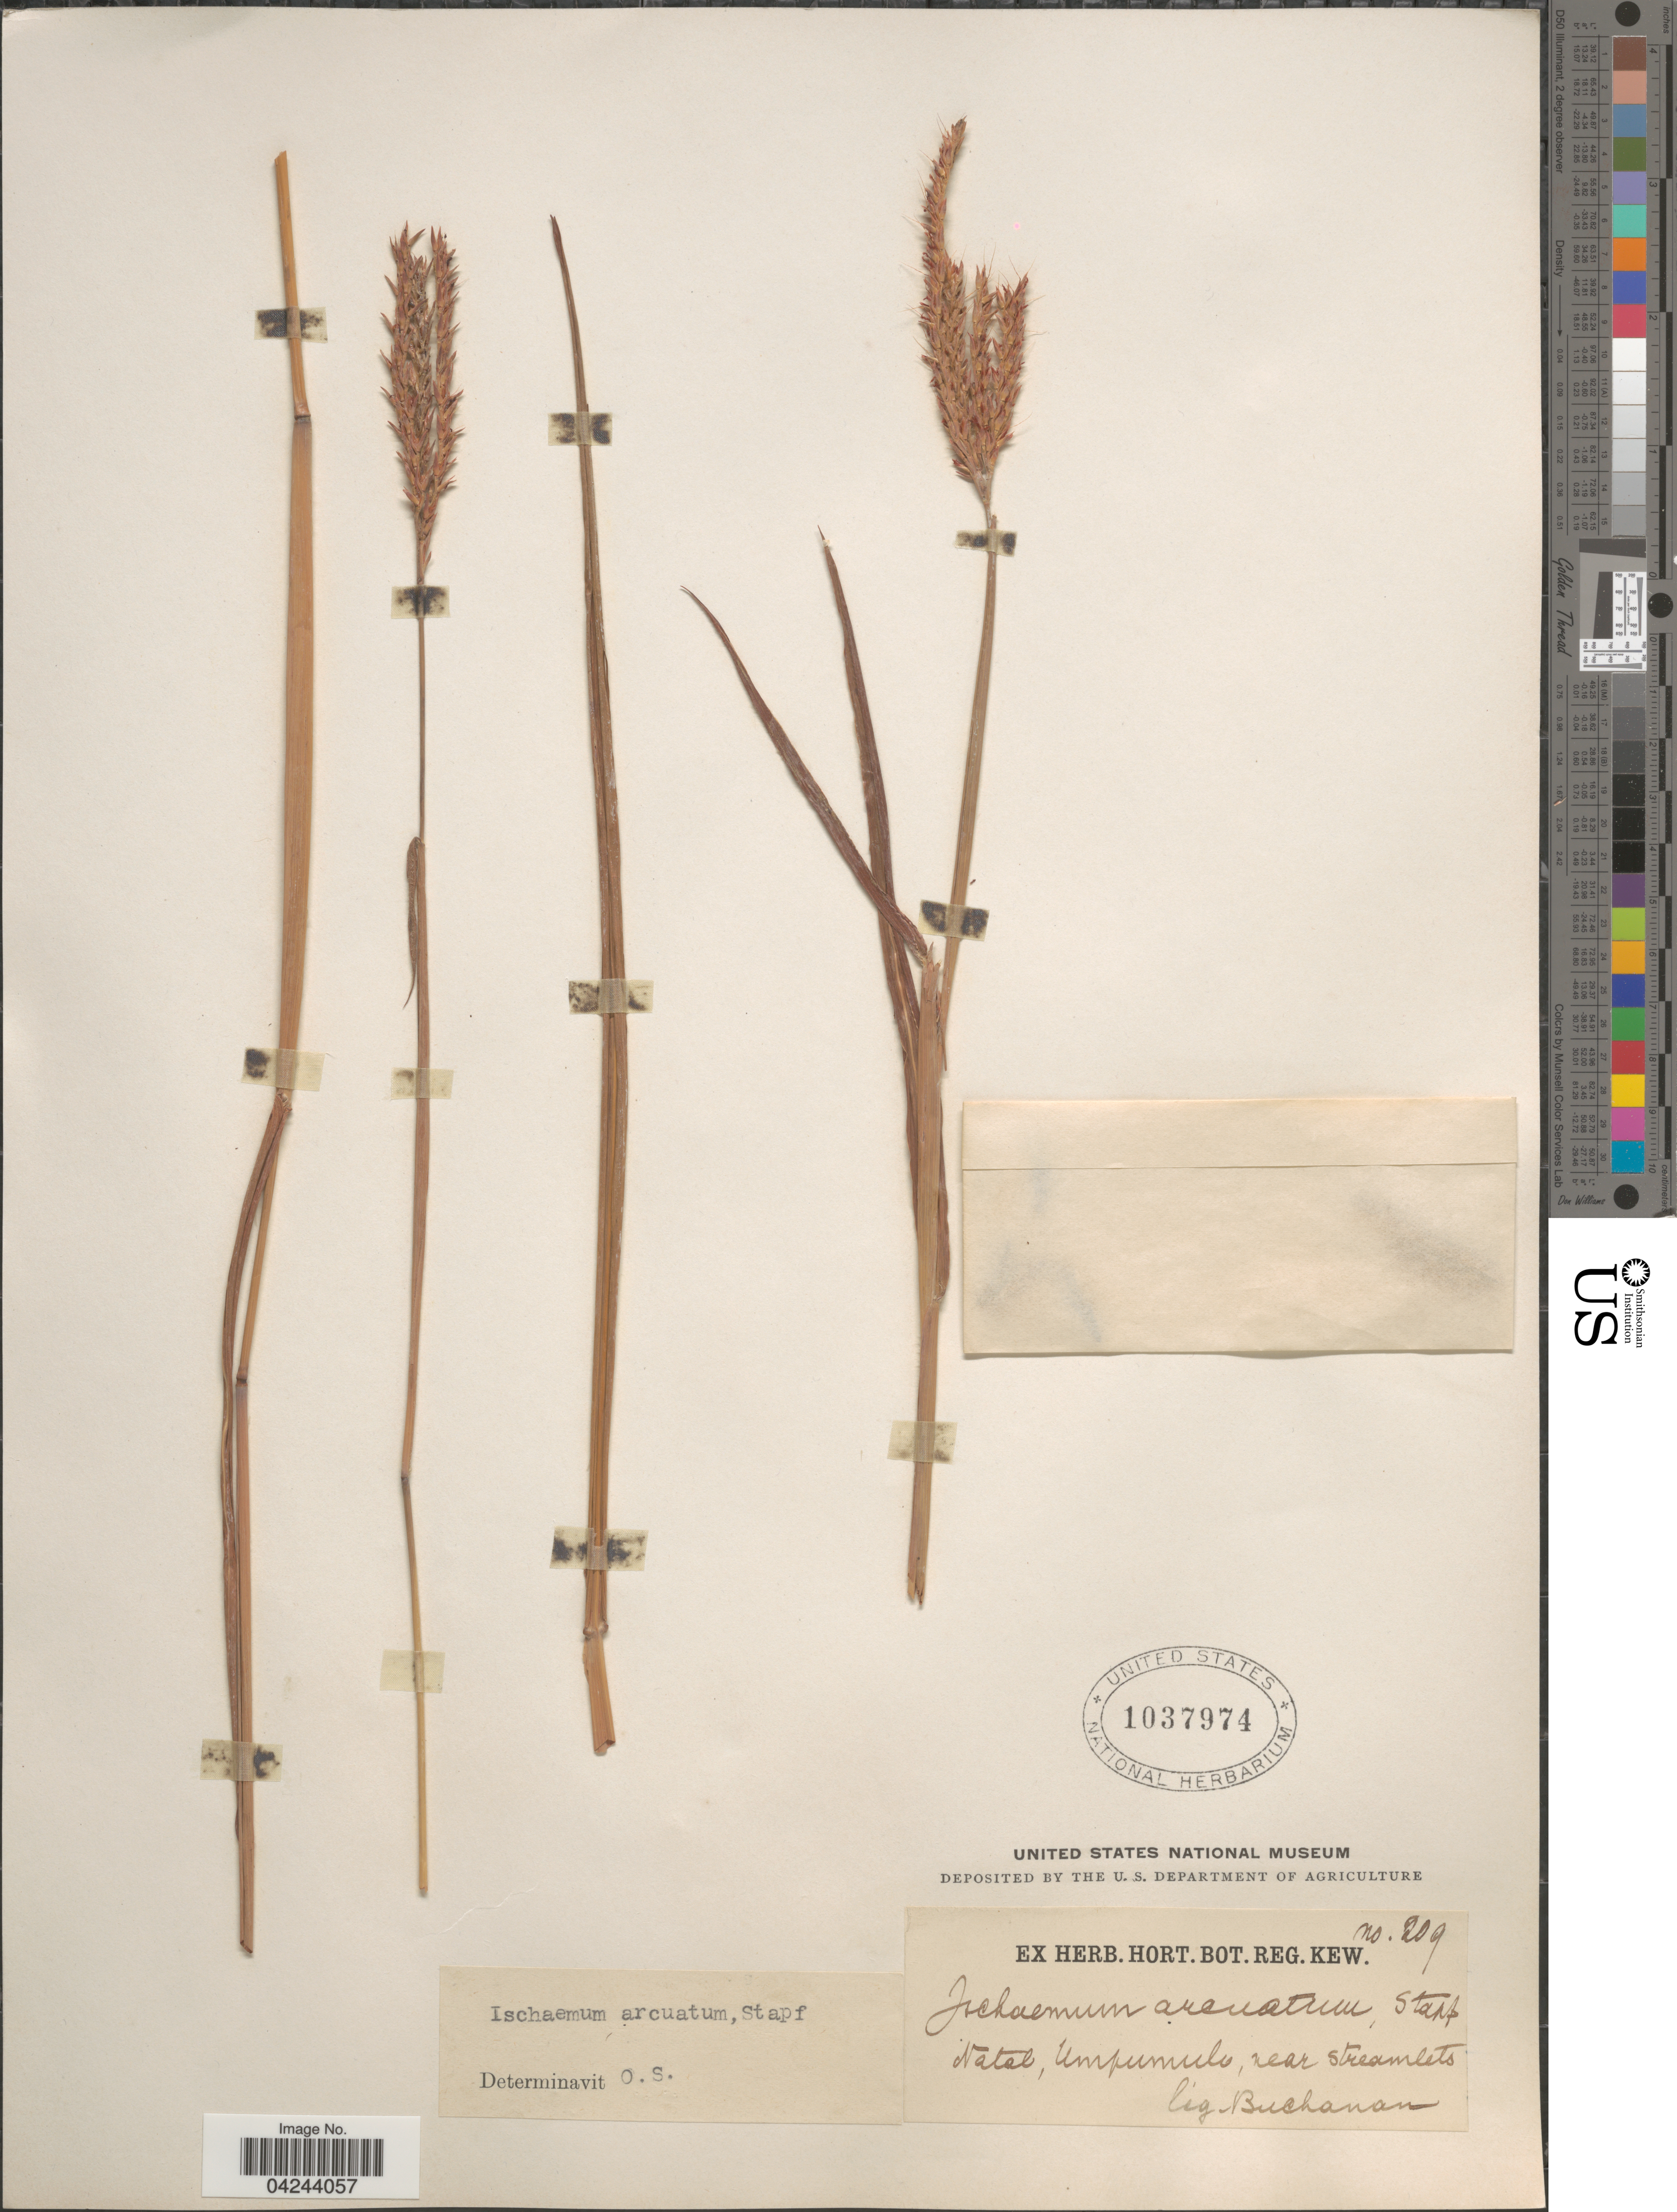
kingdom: Plantae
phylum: Tracheophyta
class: Liliopsida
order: Poales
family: Poaceae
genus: Ischaemum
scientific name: Ischaemum polystachyum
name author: J. Presl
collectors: -. Buchanan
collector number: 209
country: South Africa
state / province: KwaZulu-Natal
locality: Natal, Umpumulo, near streamlets.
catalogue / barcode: US 1037974